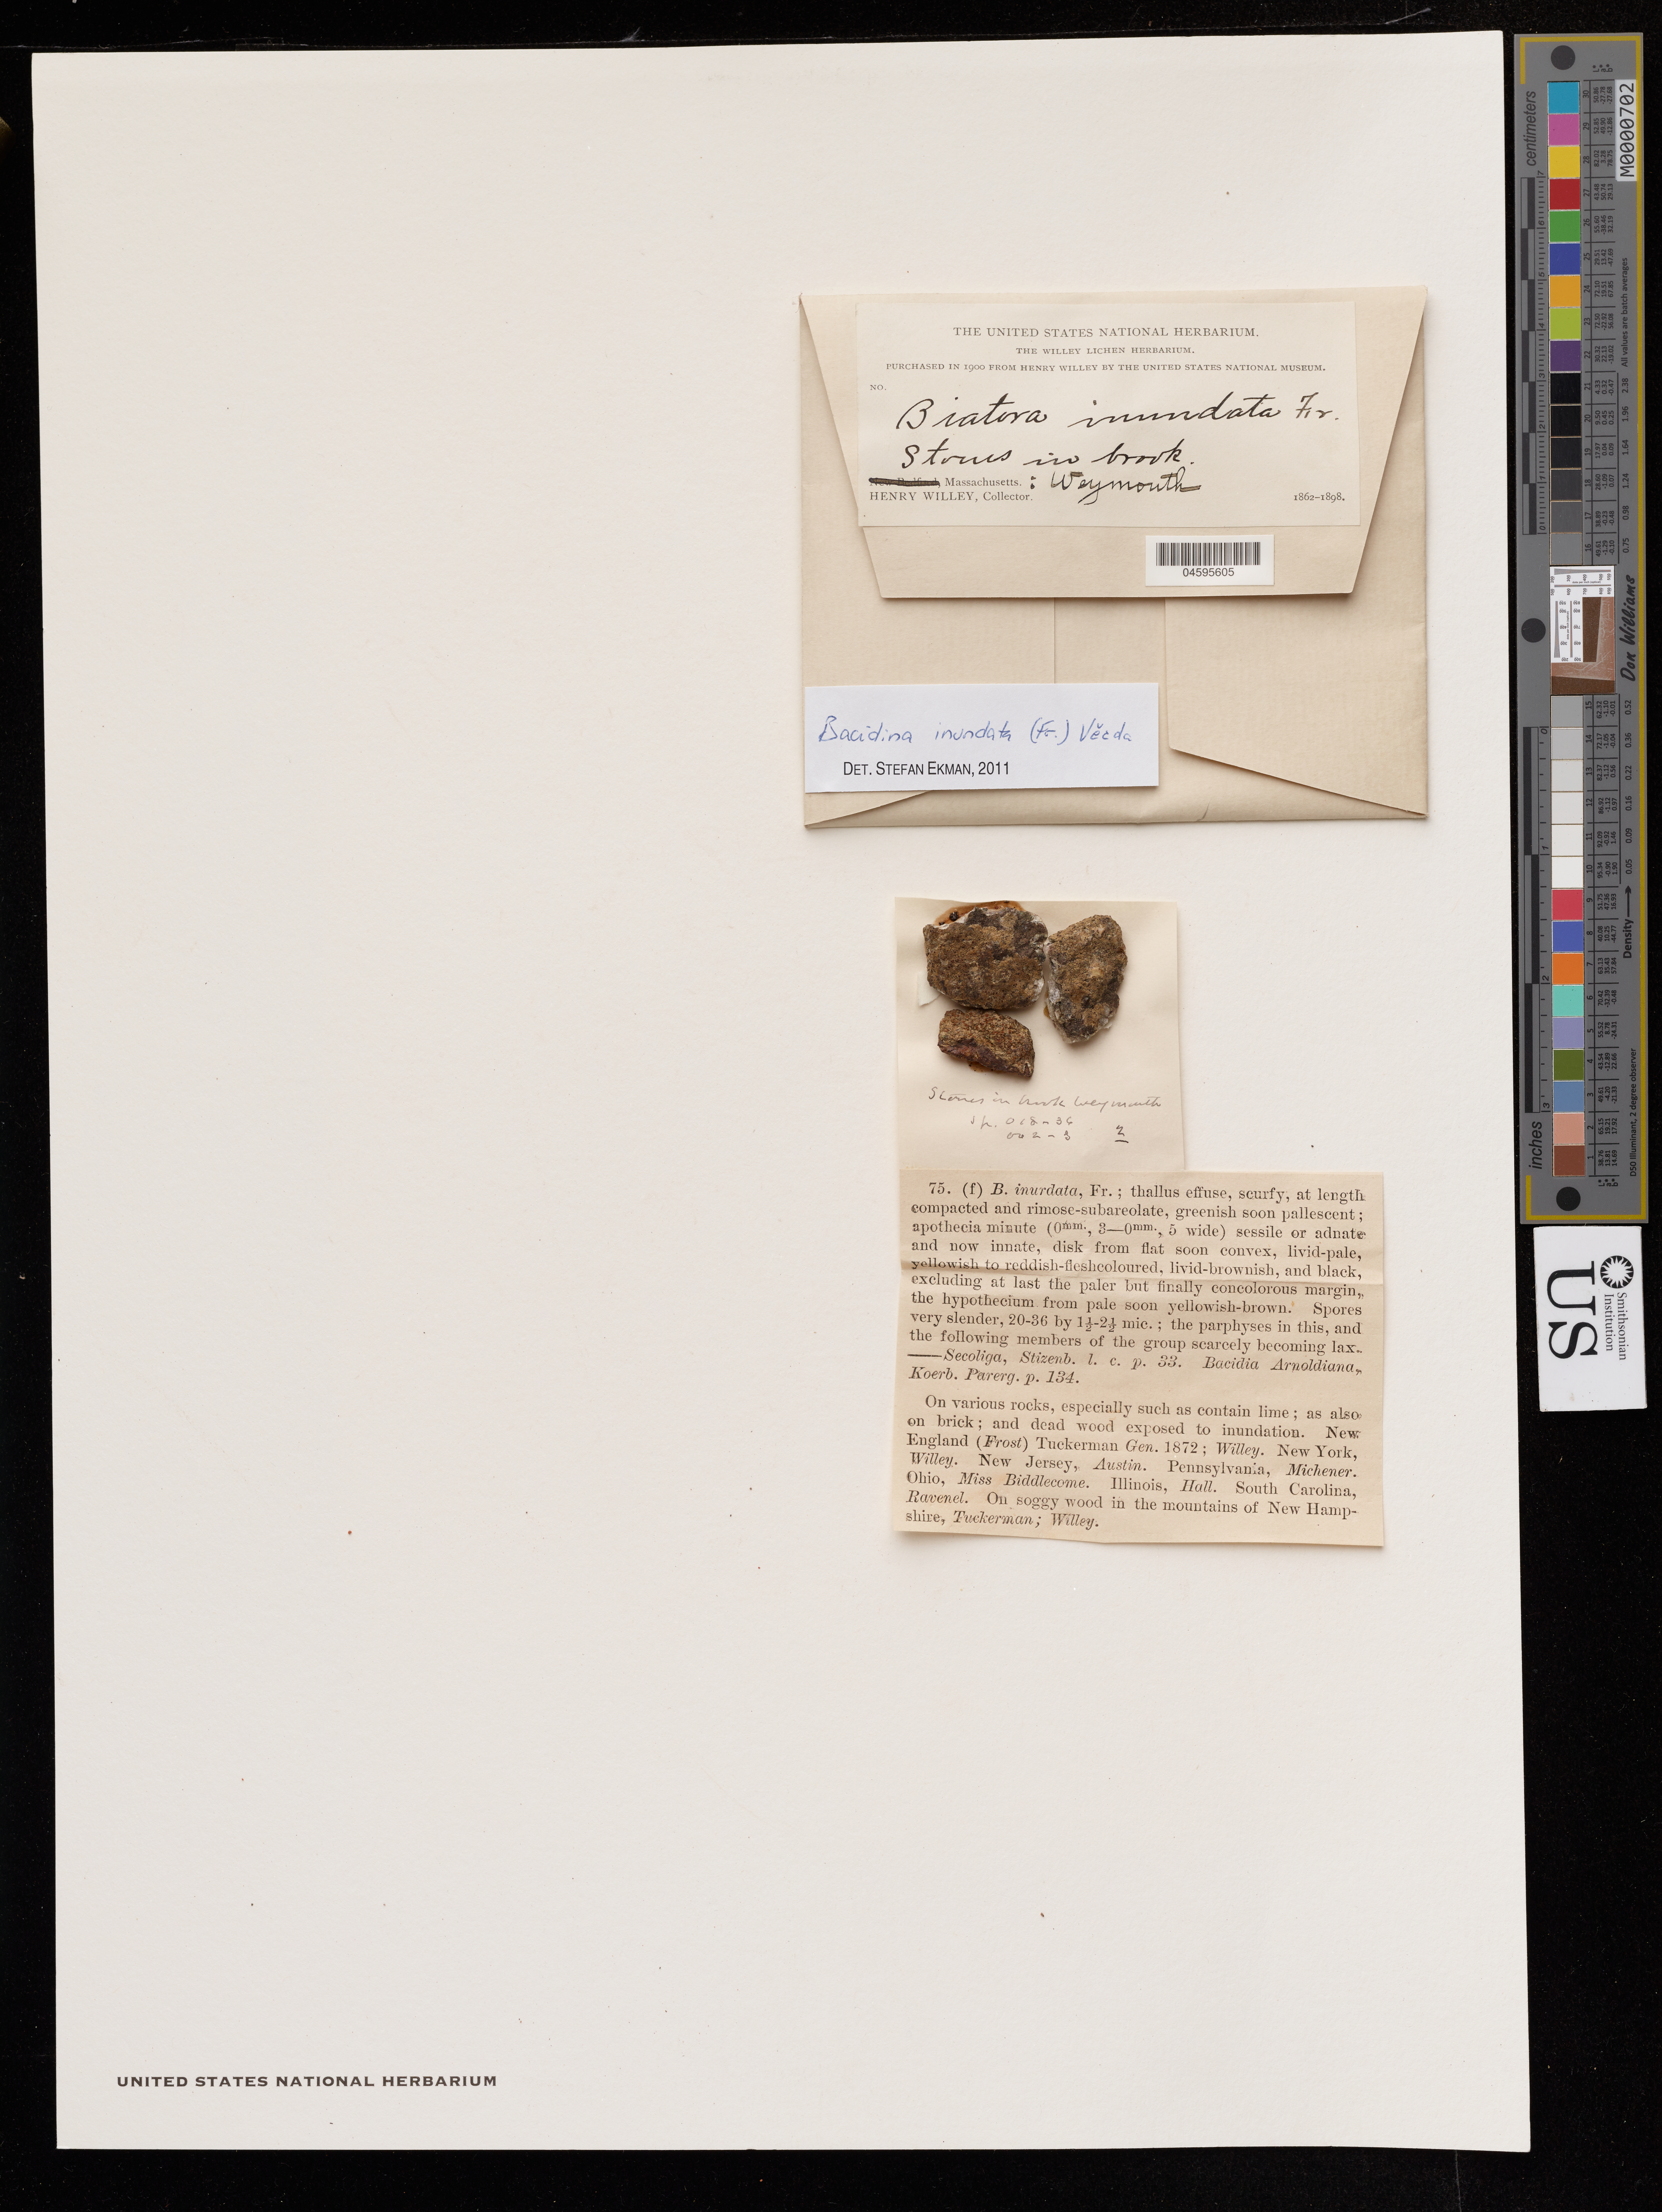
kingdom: Fungi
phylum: Ascomycota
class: Lecanoromycetes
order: Lecanorales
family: Ramalinaceae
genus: Bacidia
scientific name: Bacidia inundata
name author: (Fr.) Körb.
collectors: H. Willey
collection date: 1862/1898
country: United States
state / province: Massachusetts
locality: Weymouth.